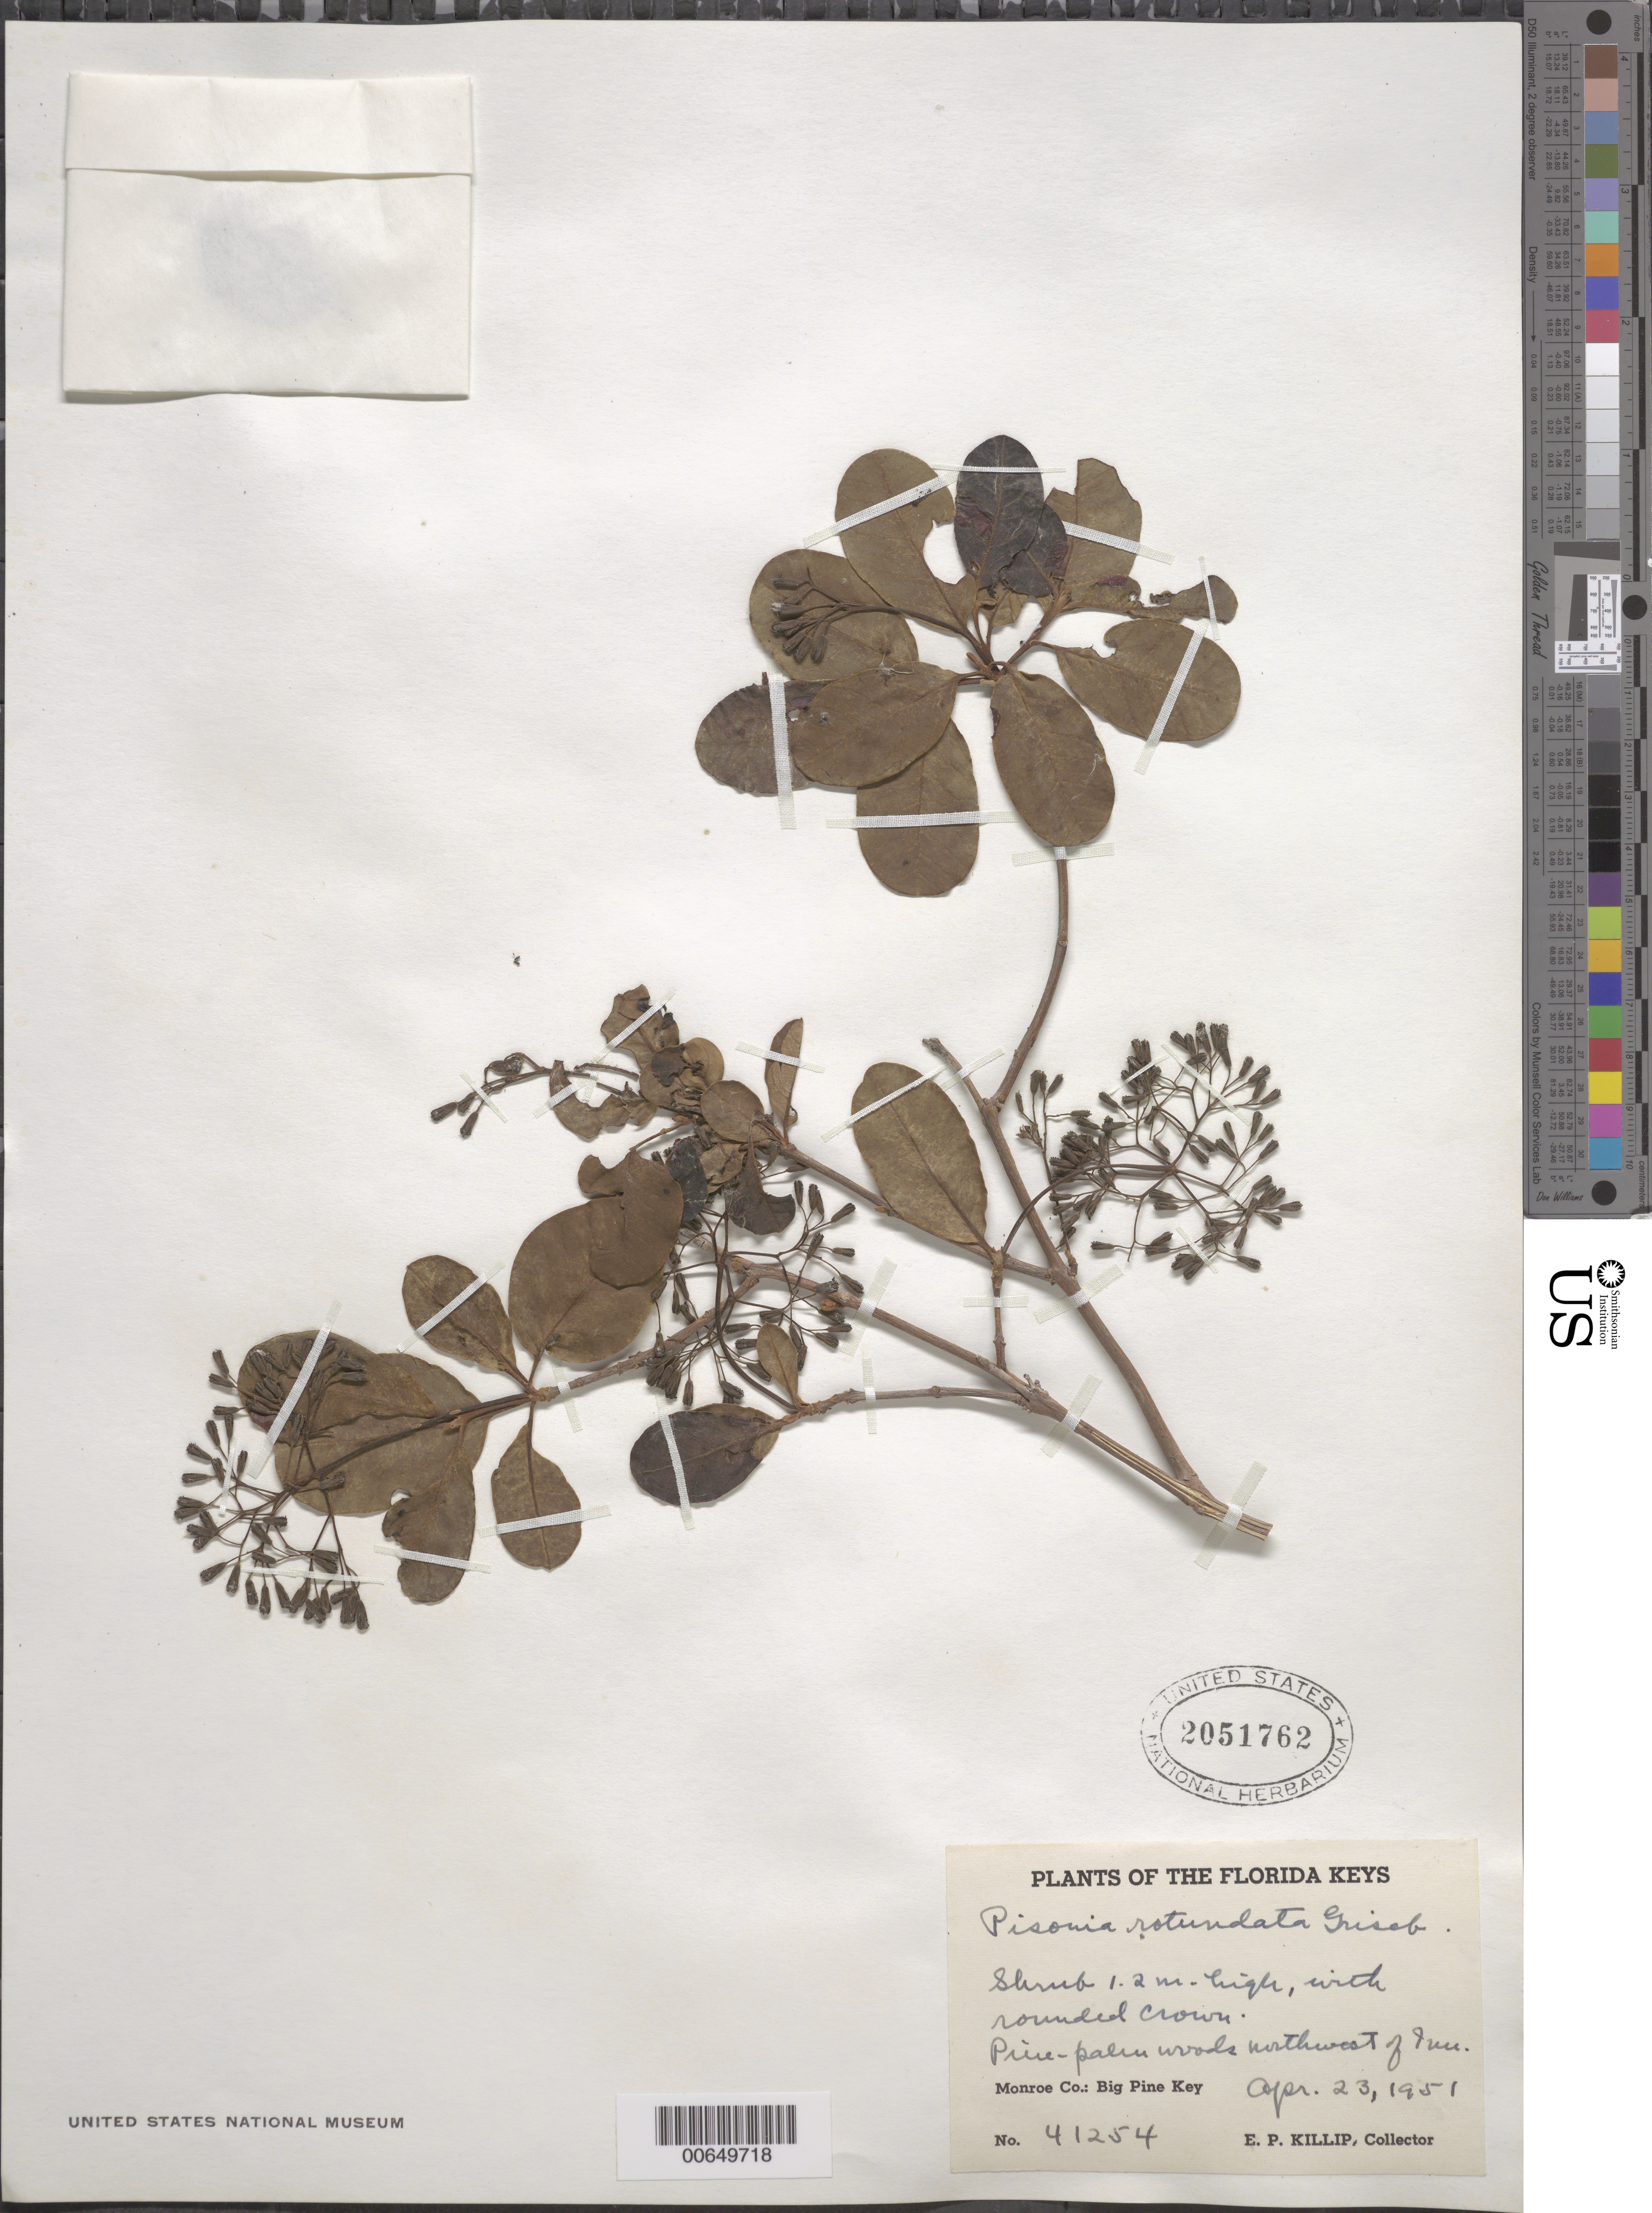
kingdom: Plantae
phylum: Tracheophyta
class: Magnoliopsida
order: Caryophyllales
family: Nyctaginaceae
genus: Pisonia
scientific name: Pisonia rotundata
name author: Griseb.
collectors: E. P. Killip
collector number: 41254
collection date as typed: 23 Apr 1951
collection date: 1951-04-23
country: United States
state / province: Florida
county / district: Monroe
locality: NW of Inn, Big Pine Key.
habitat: Pine-palm woods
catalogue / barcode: US 2051762